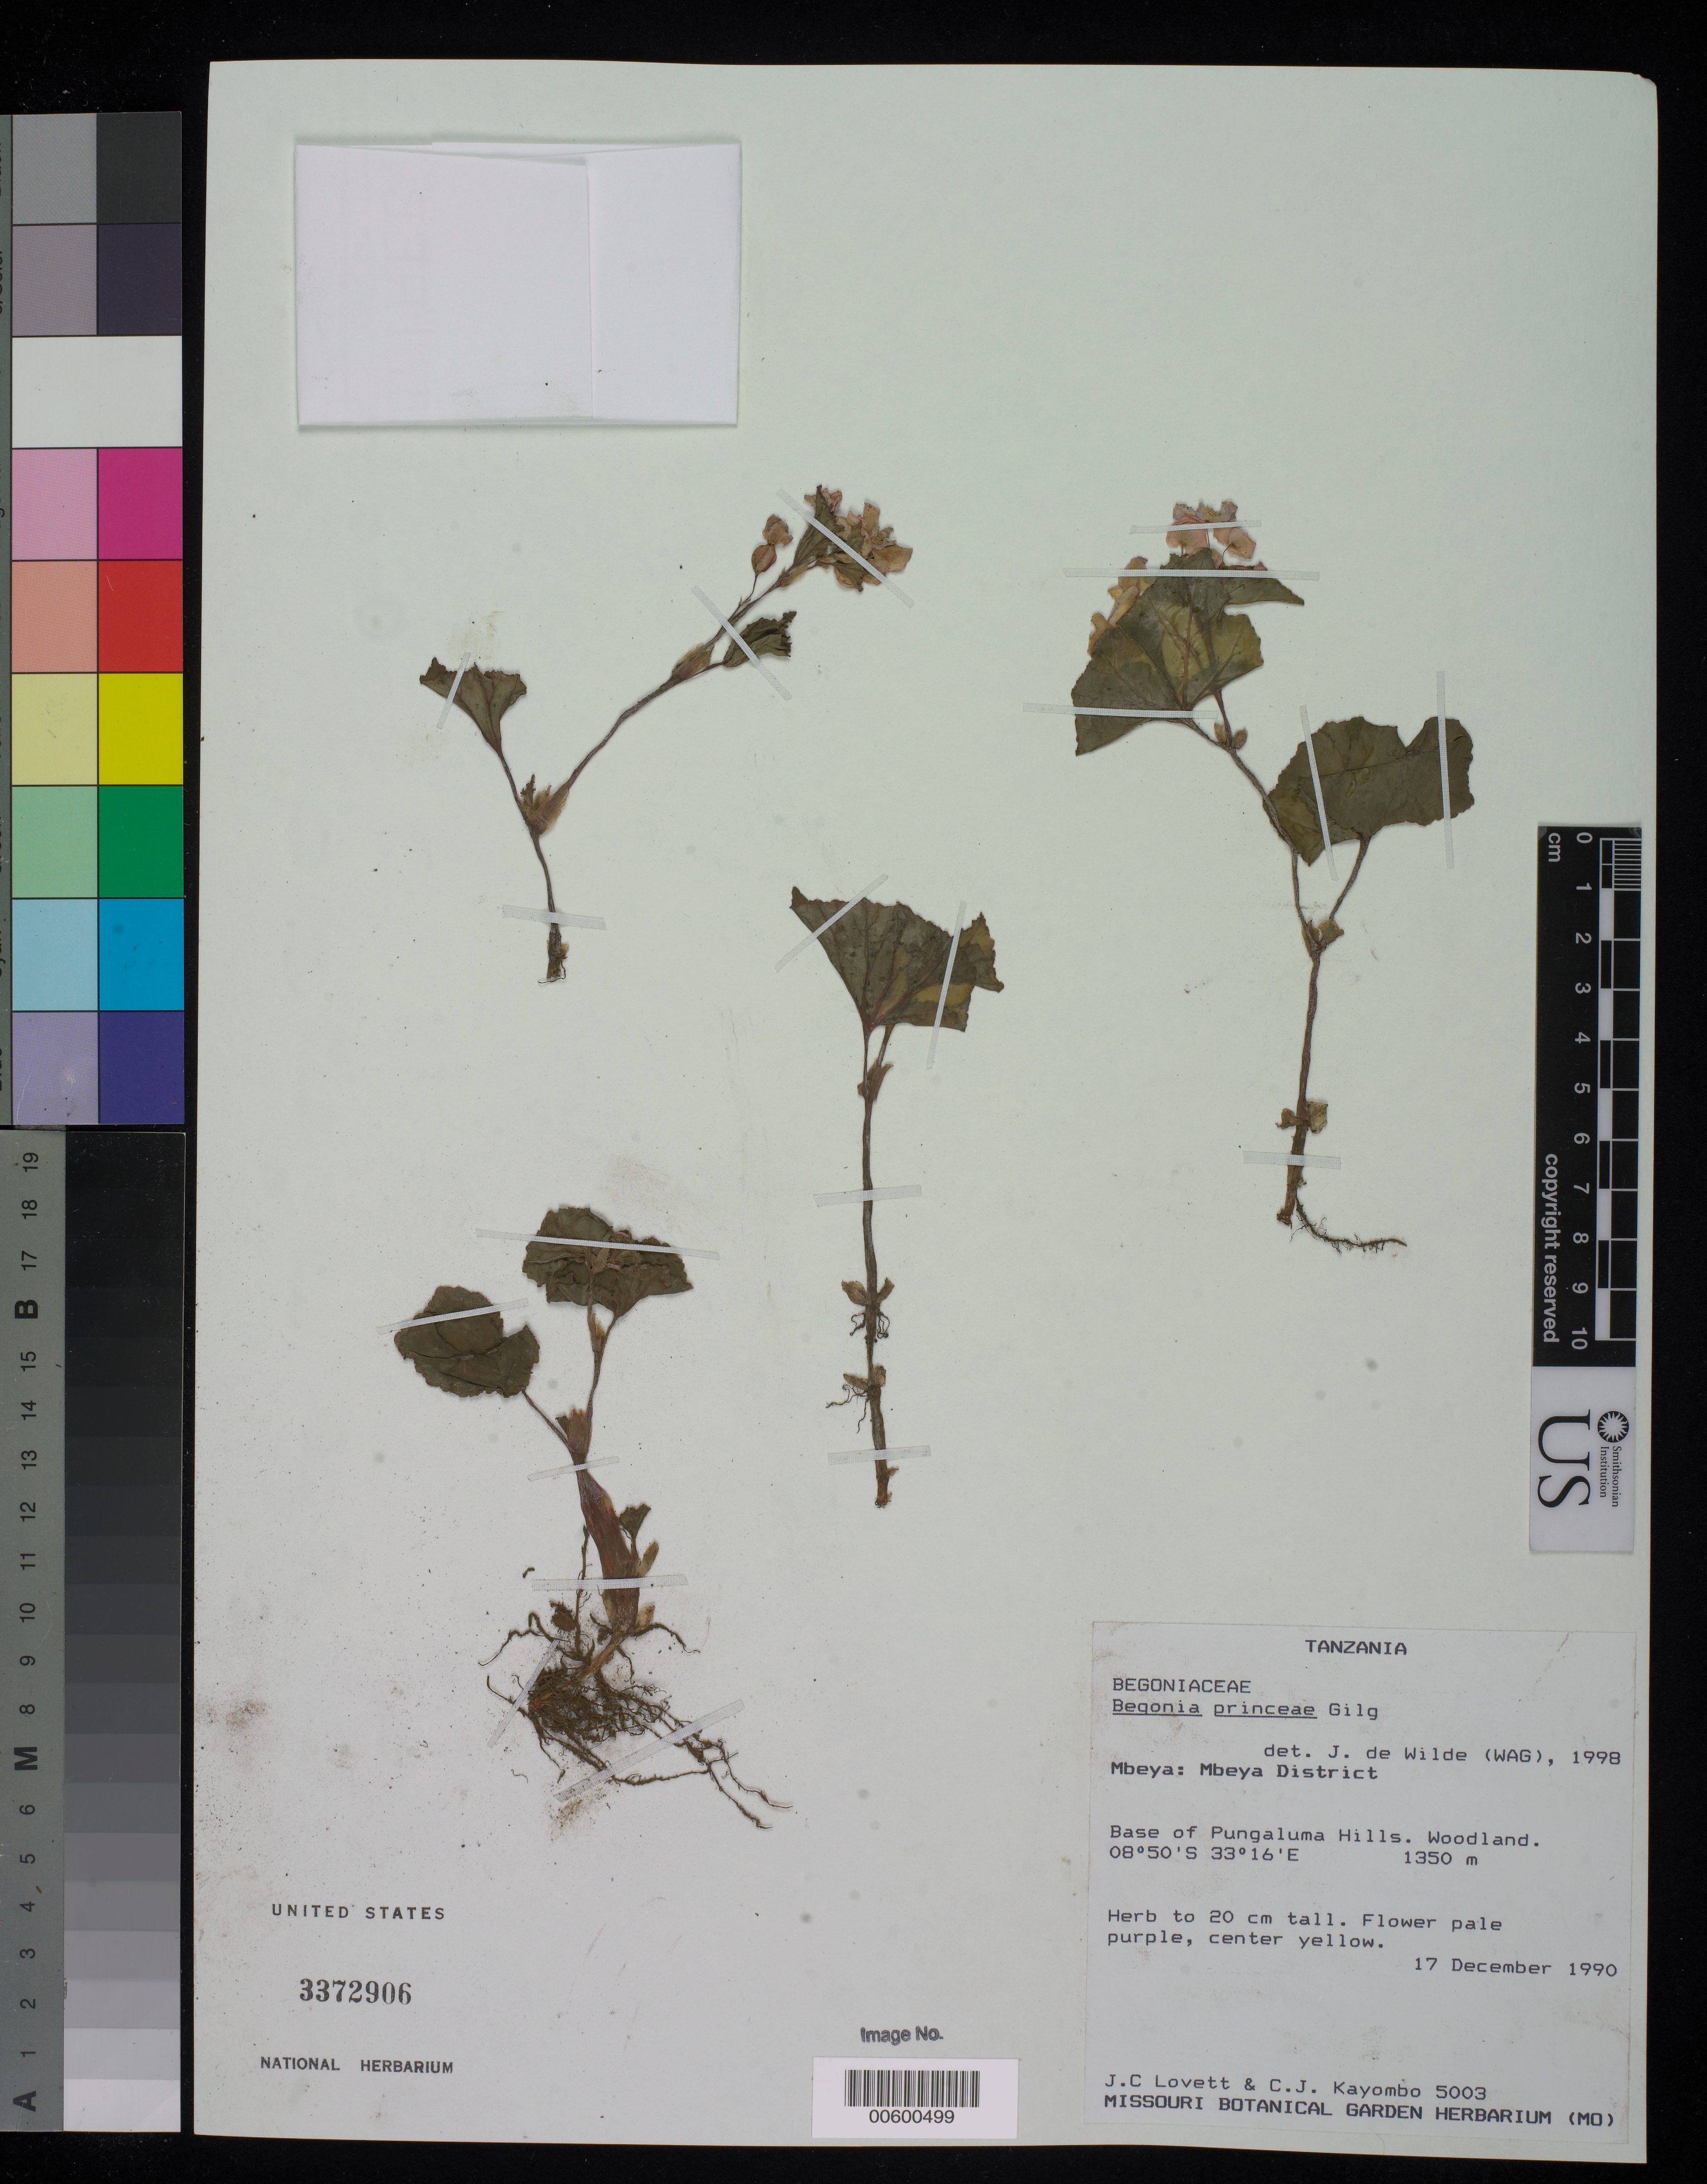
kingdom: Plantae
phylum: Tracheophyta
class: Magnoliopsida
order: Cucurbitales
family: Begoniaceae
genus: Begonia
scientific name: Begonia princeae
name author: Gilg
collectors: J. Lovett & C. J. Kayombo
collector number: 5003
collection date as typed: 17 Dec 1990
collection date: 1990-12-17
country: Tanzania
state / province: Mbeya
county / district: Mbeya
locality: Base of Pungaluma Hills. Woodland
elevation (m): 1350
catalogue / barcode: US 3372906